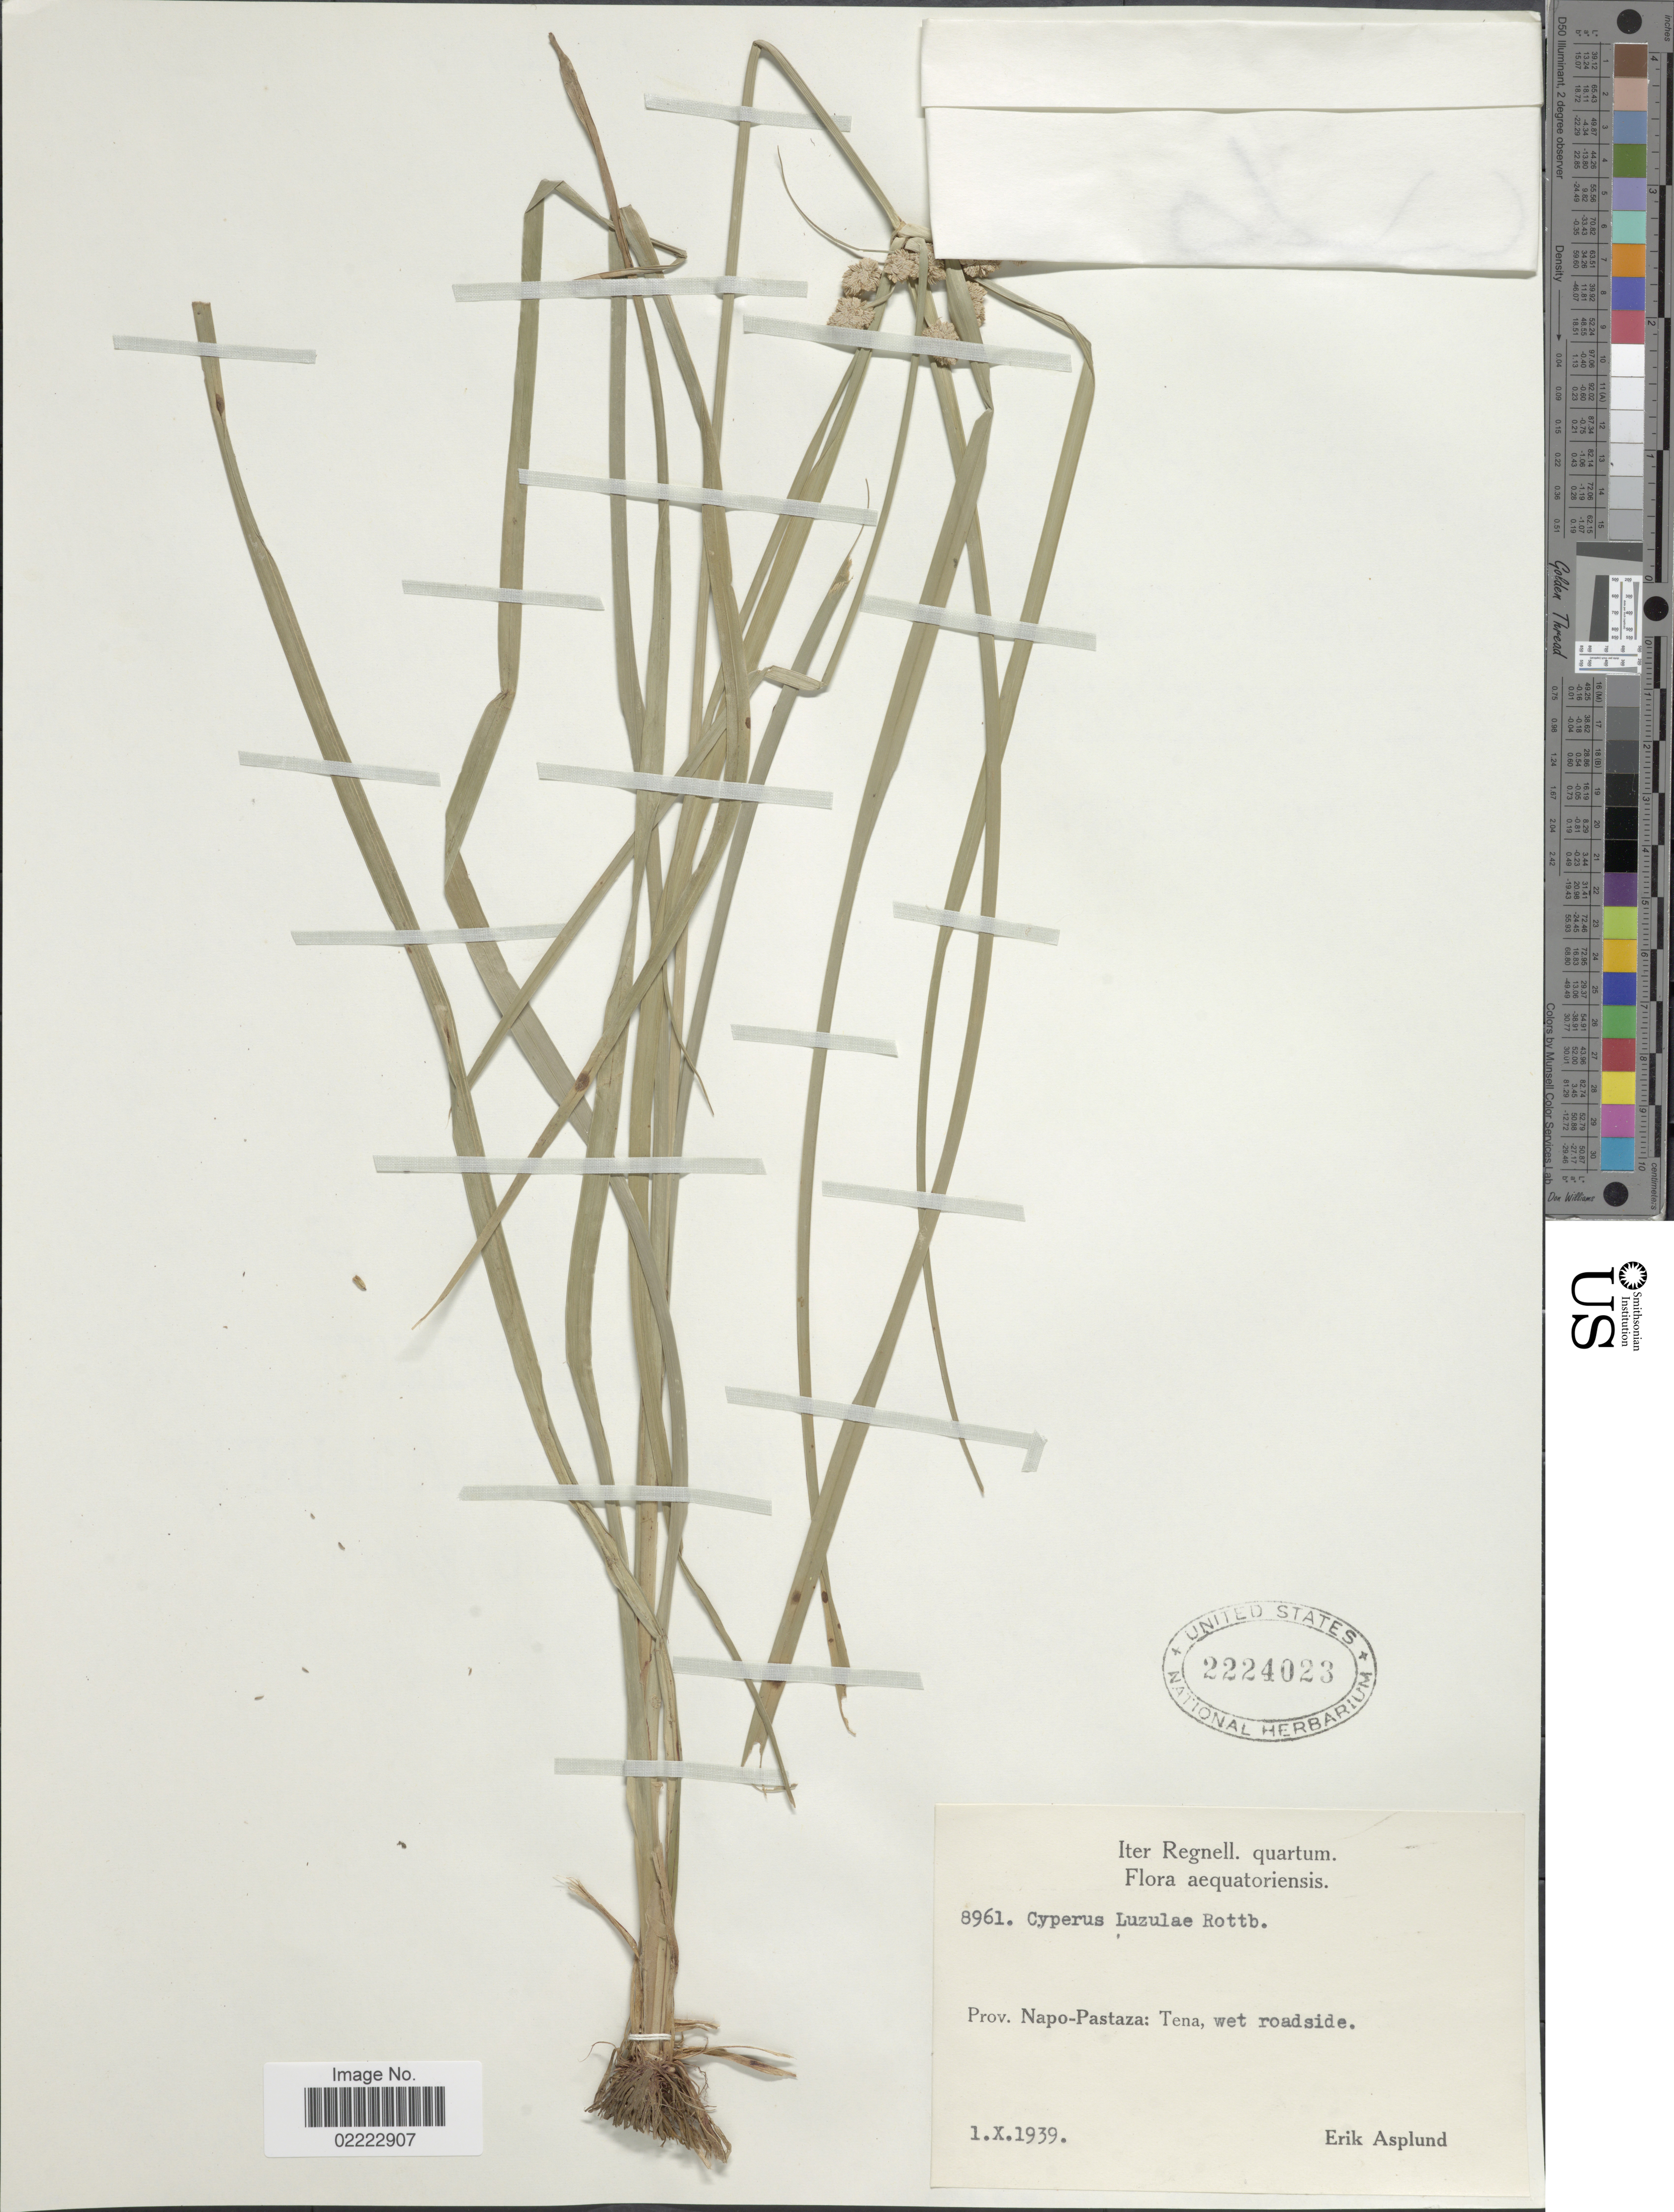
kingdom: Plantae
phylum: Tracheophyta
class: Liliopsida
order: Poales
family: Cyperaceae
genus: Cyperus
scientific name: Cyperus luzulae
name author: (L.) Rottb. ex Retz.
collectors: E. Asplund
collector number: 8961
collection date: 1939-10-01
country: Ecuador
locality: Prov. Napo- Pastaza: Tena, wet roadside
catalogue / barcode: US 2224023